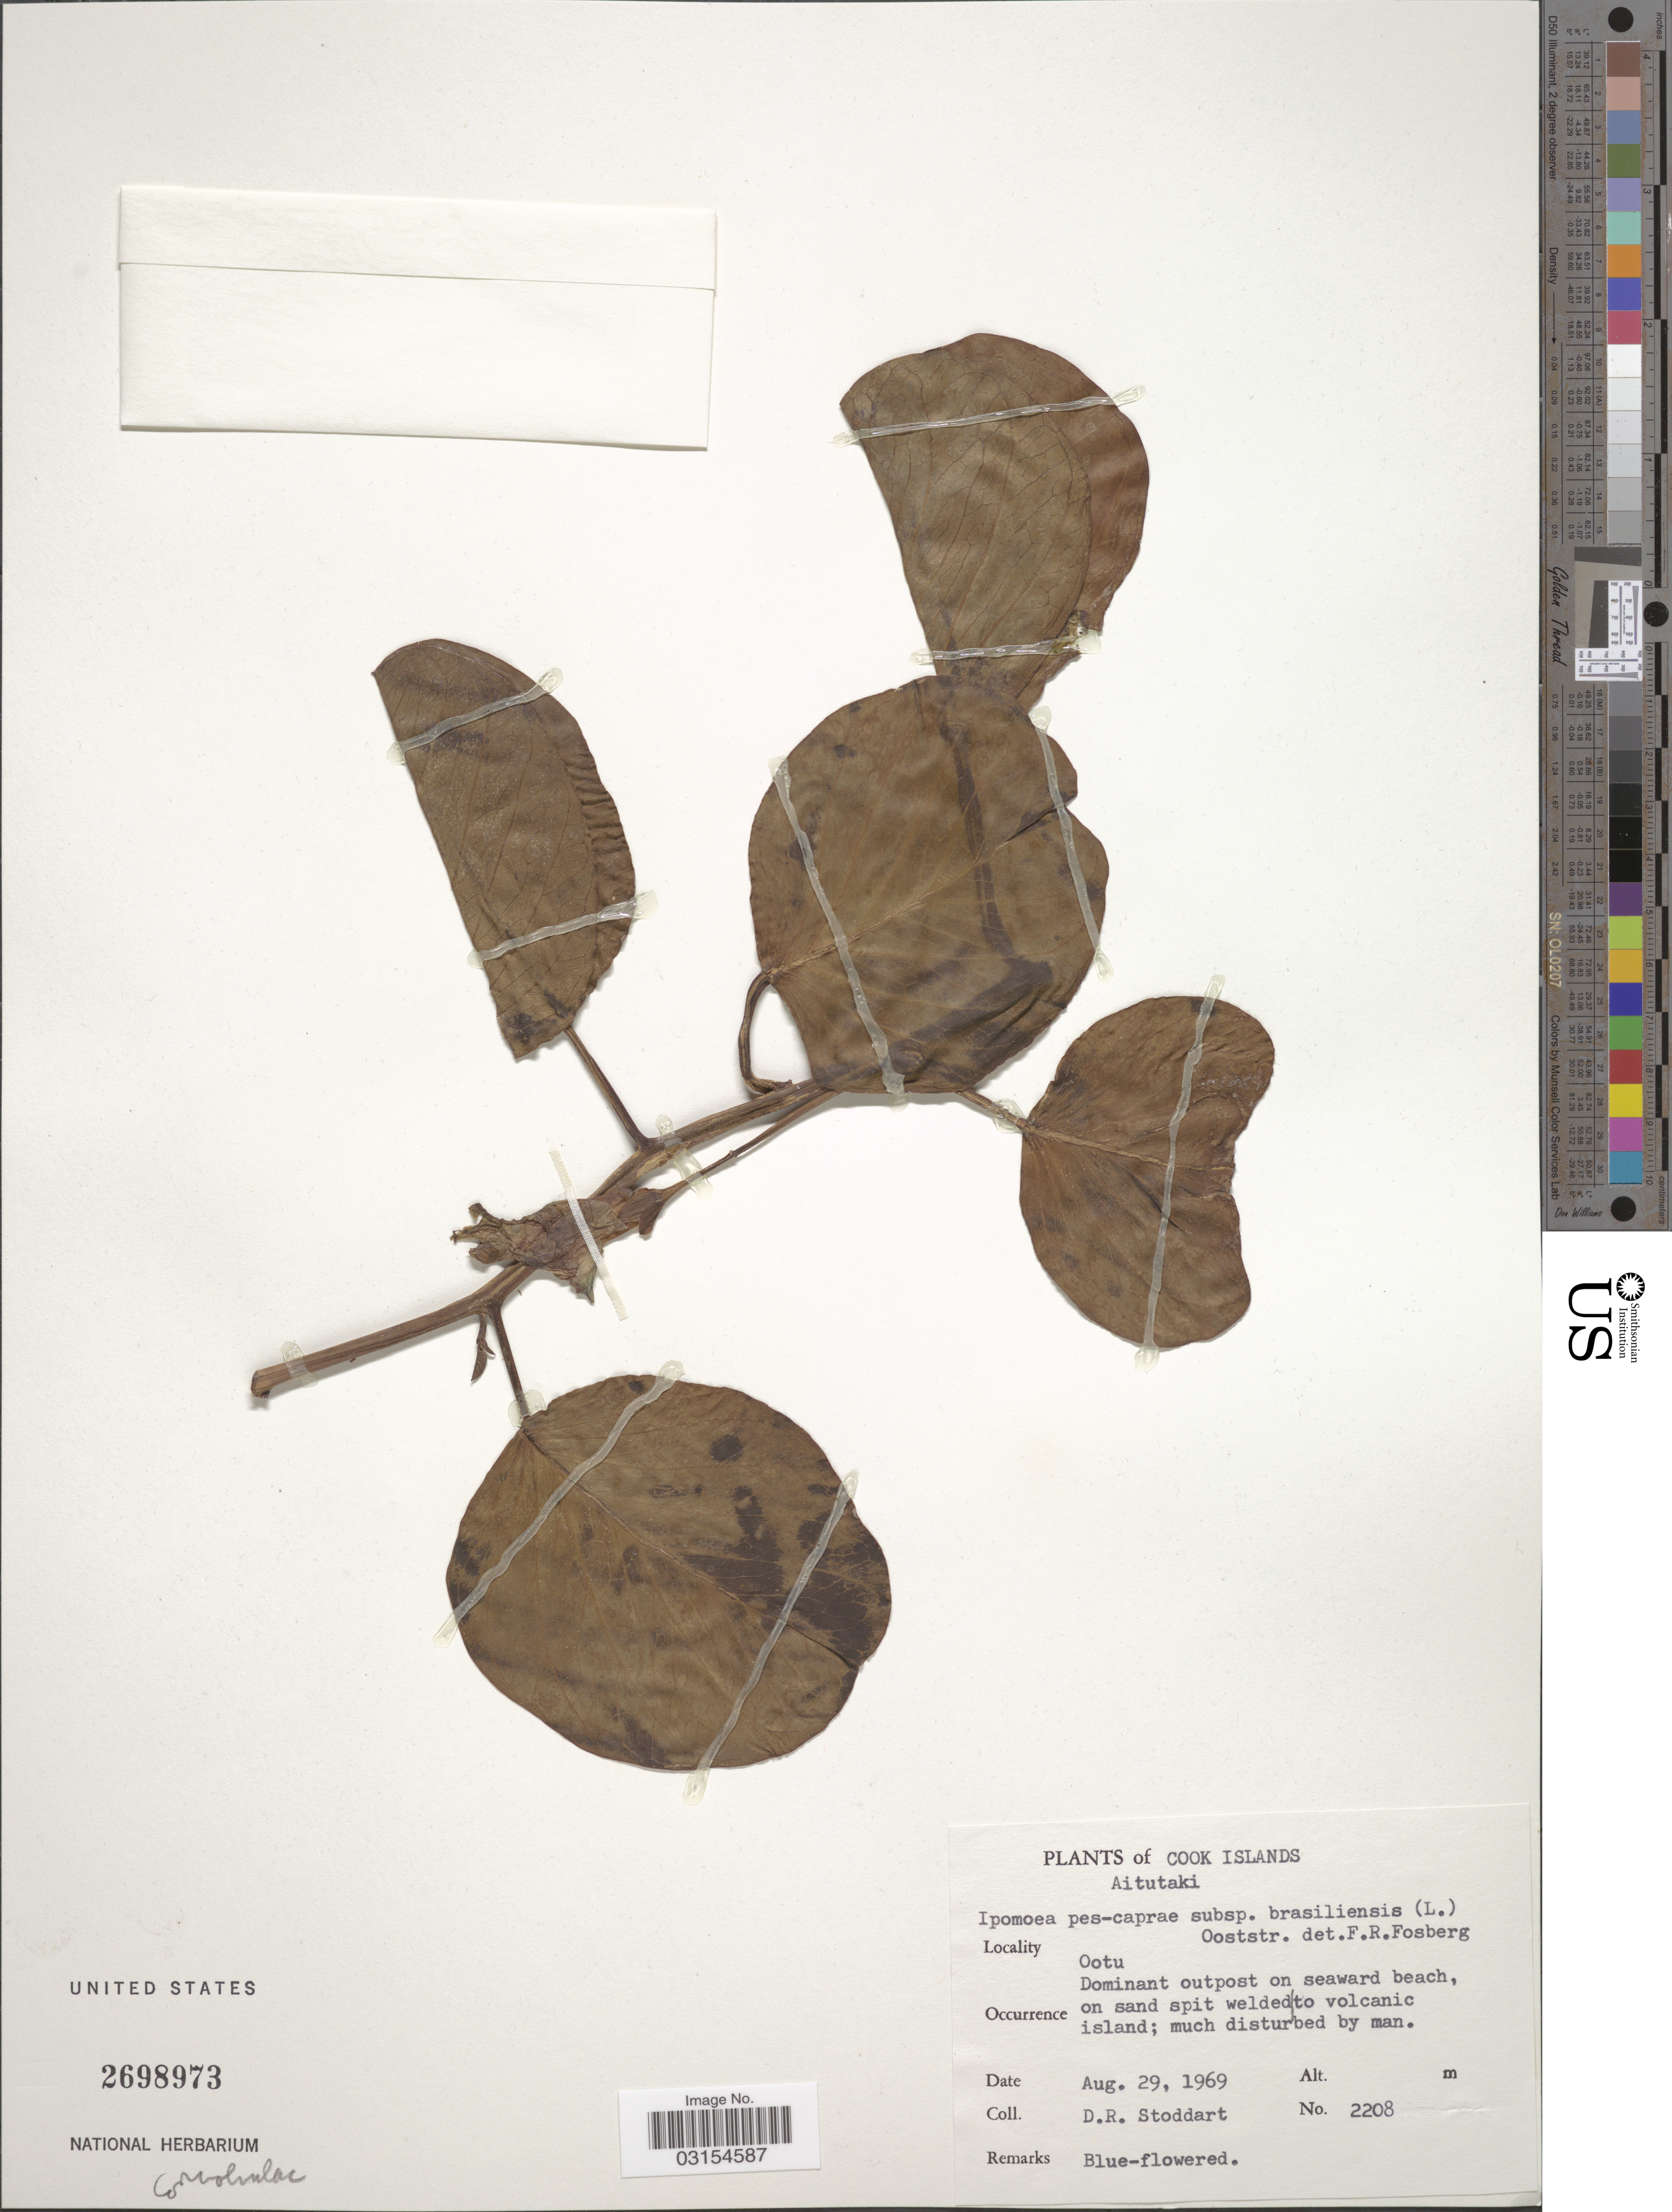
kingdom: Plantae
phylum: Tracheophyta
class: Magnoliopsida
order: Solanales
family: Convolvulaceae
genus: Ipomoea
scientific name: Ipomoea pes-caprae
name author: (L.) R. Br.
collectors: D. R. Stoddart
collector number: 2208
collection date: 1969-08-29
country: Cook Islands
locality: Aitutaki. Ootu.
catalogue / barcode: US 2698973